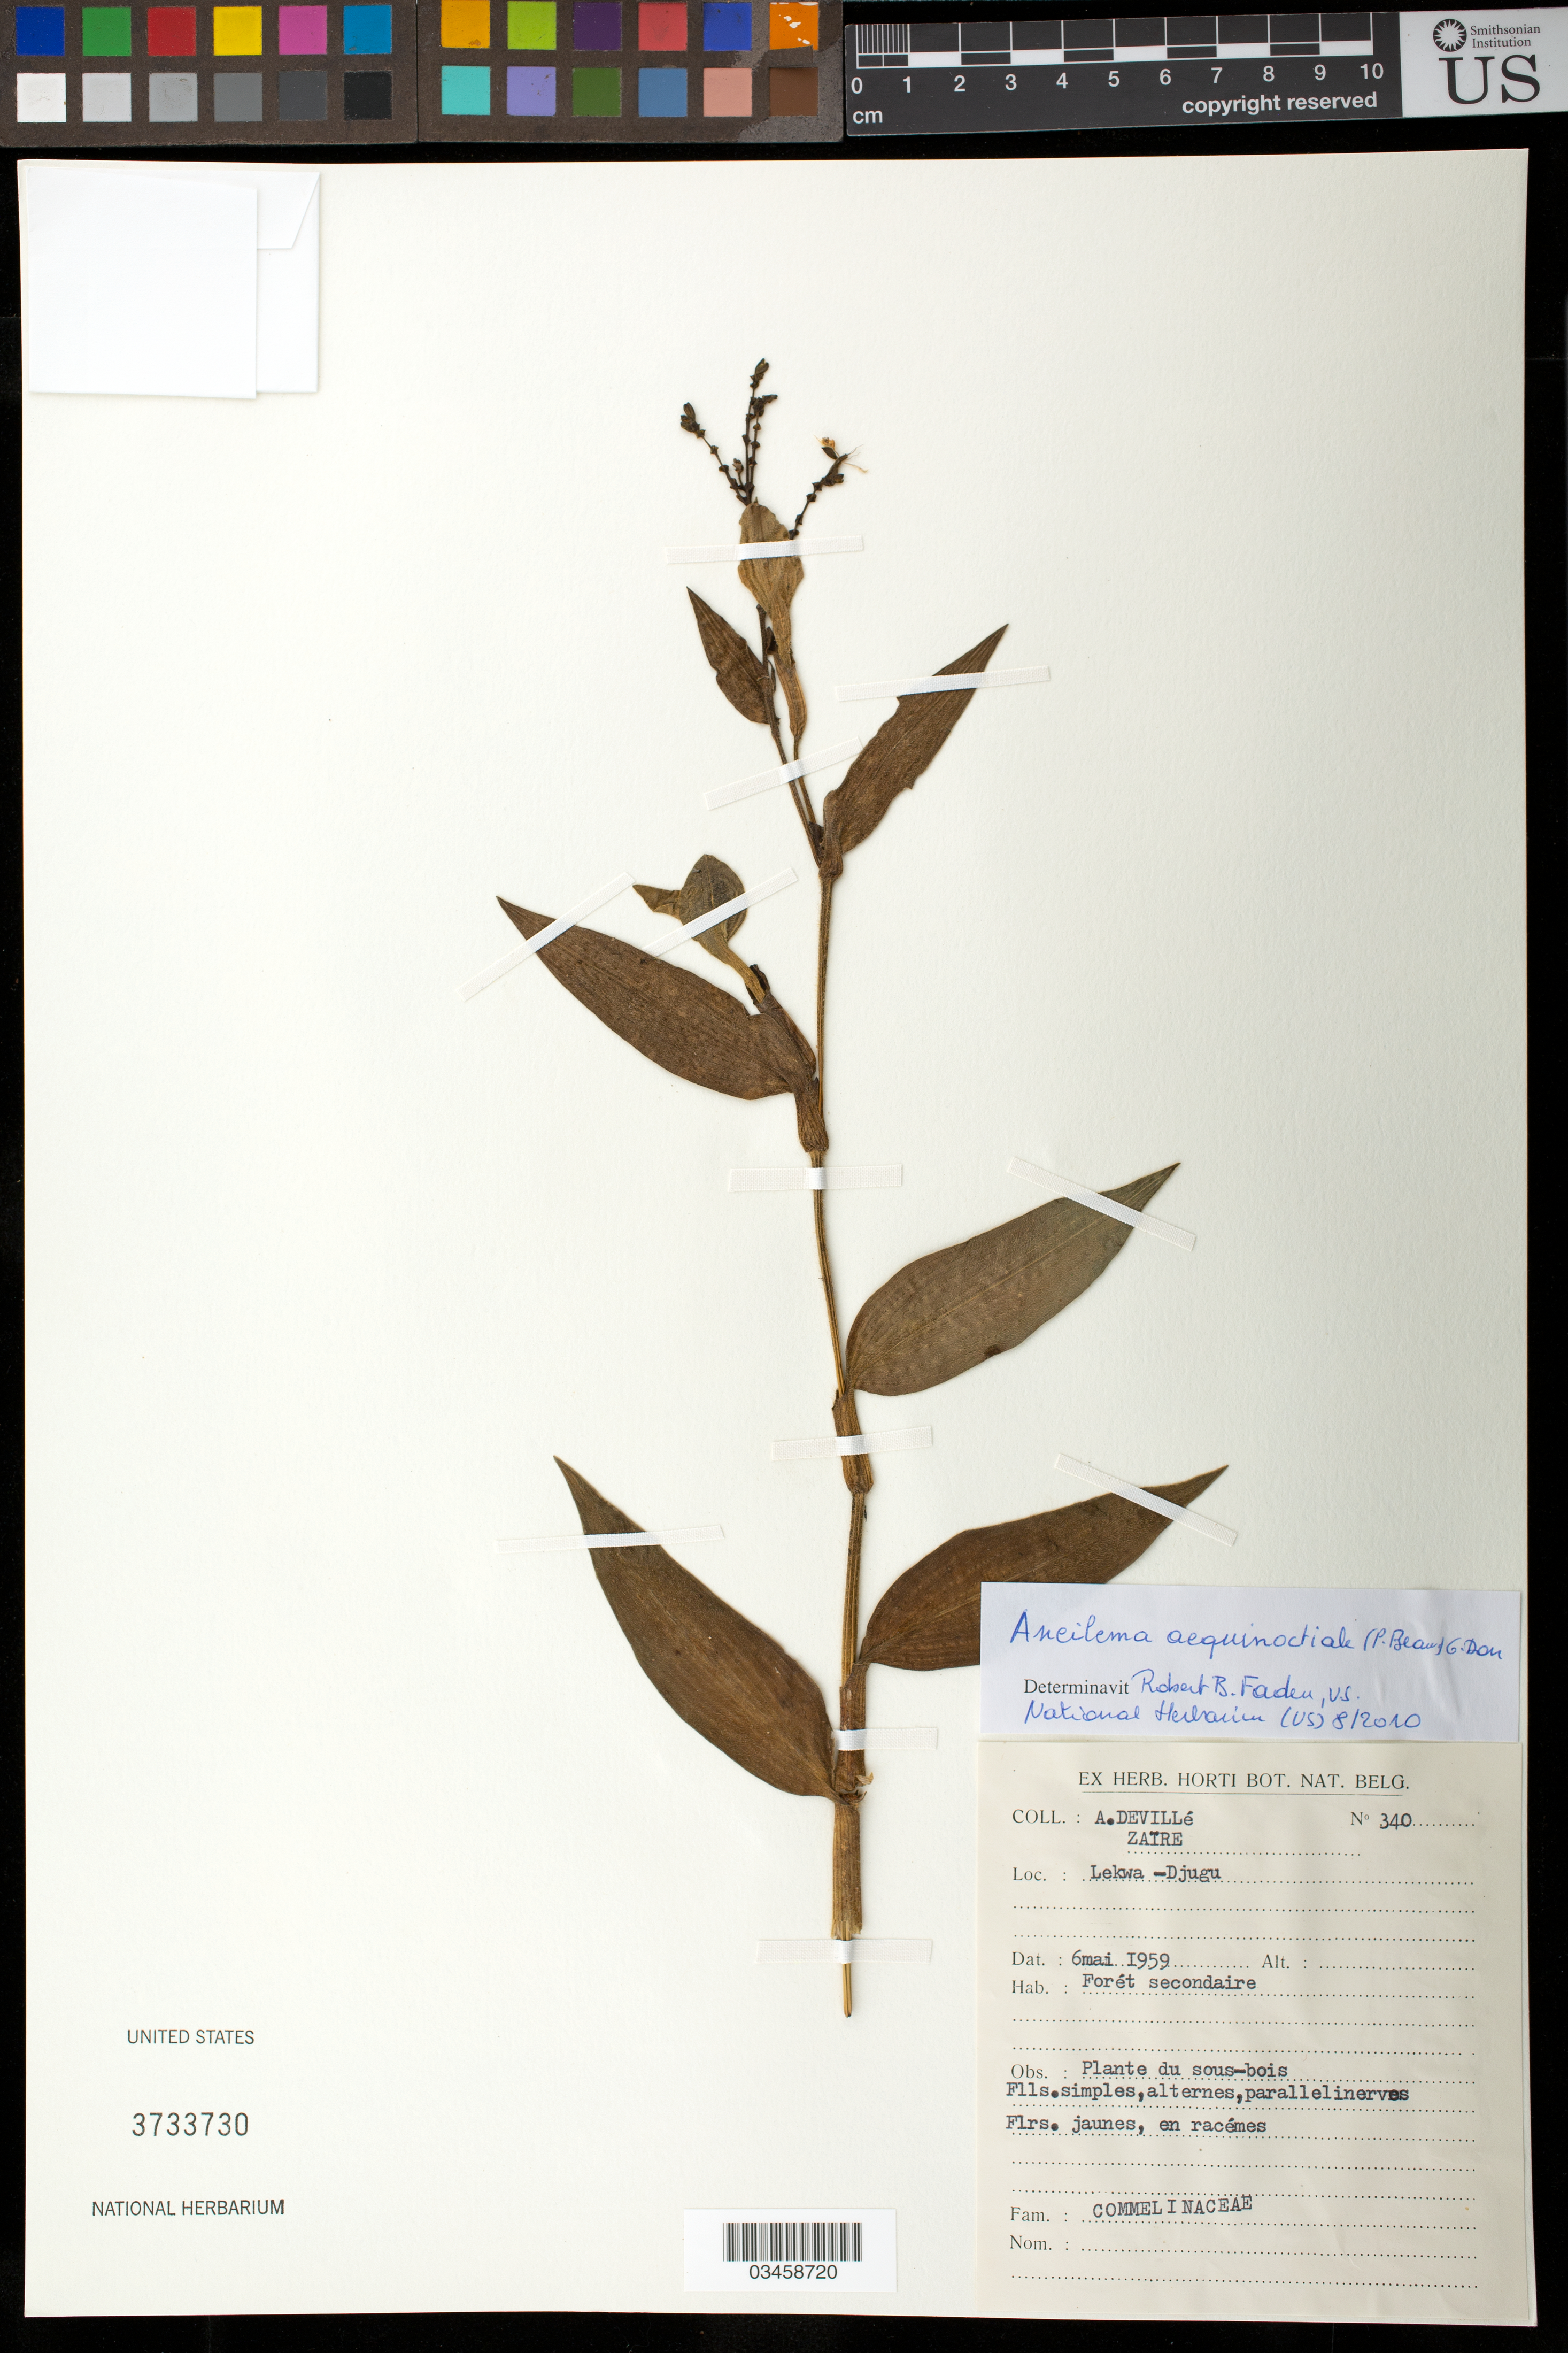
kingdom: Plantae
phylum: Tracheophyta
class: Liliopsida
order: Commelinales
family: Commelinaceae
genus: Aneilema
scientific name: Aneilema aequinoctiale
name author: (P. Beauv.) Loudon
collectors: A. Deville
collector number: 340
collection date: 1959-05-06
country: Congo, Democratic Republic of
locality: Lekwa (Djugu)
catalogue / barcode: US 3733730